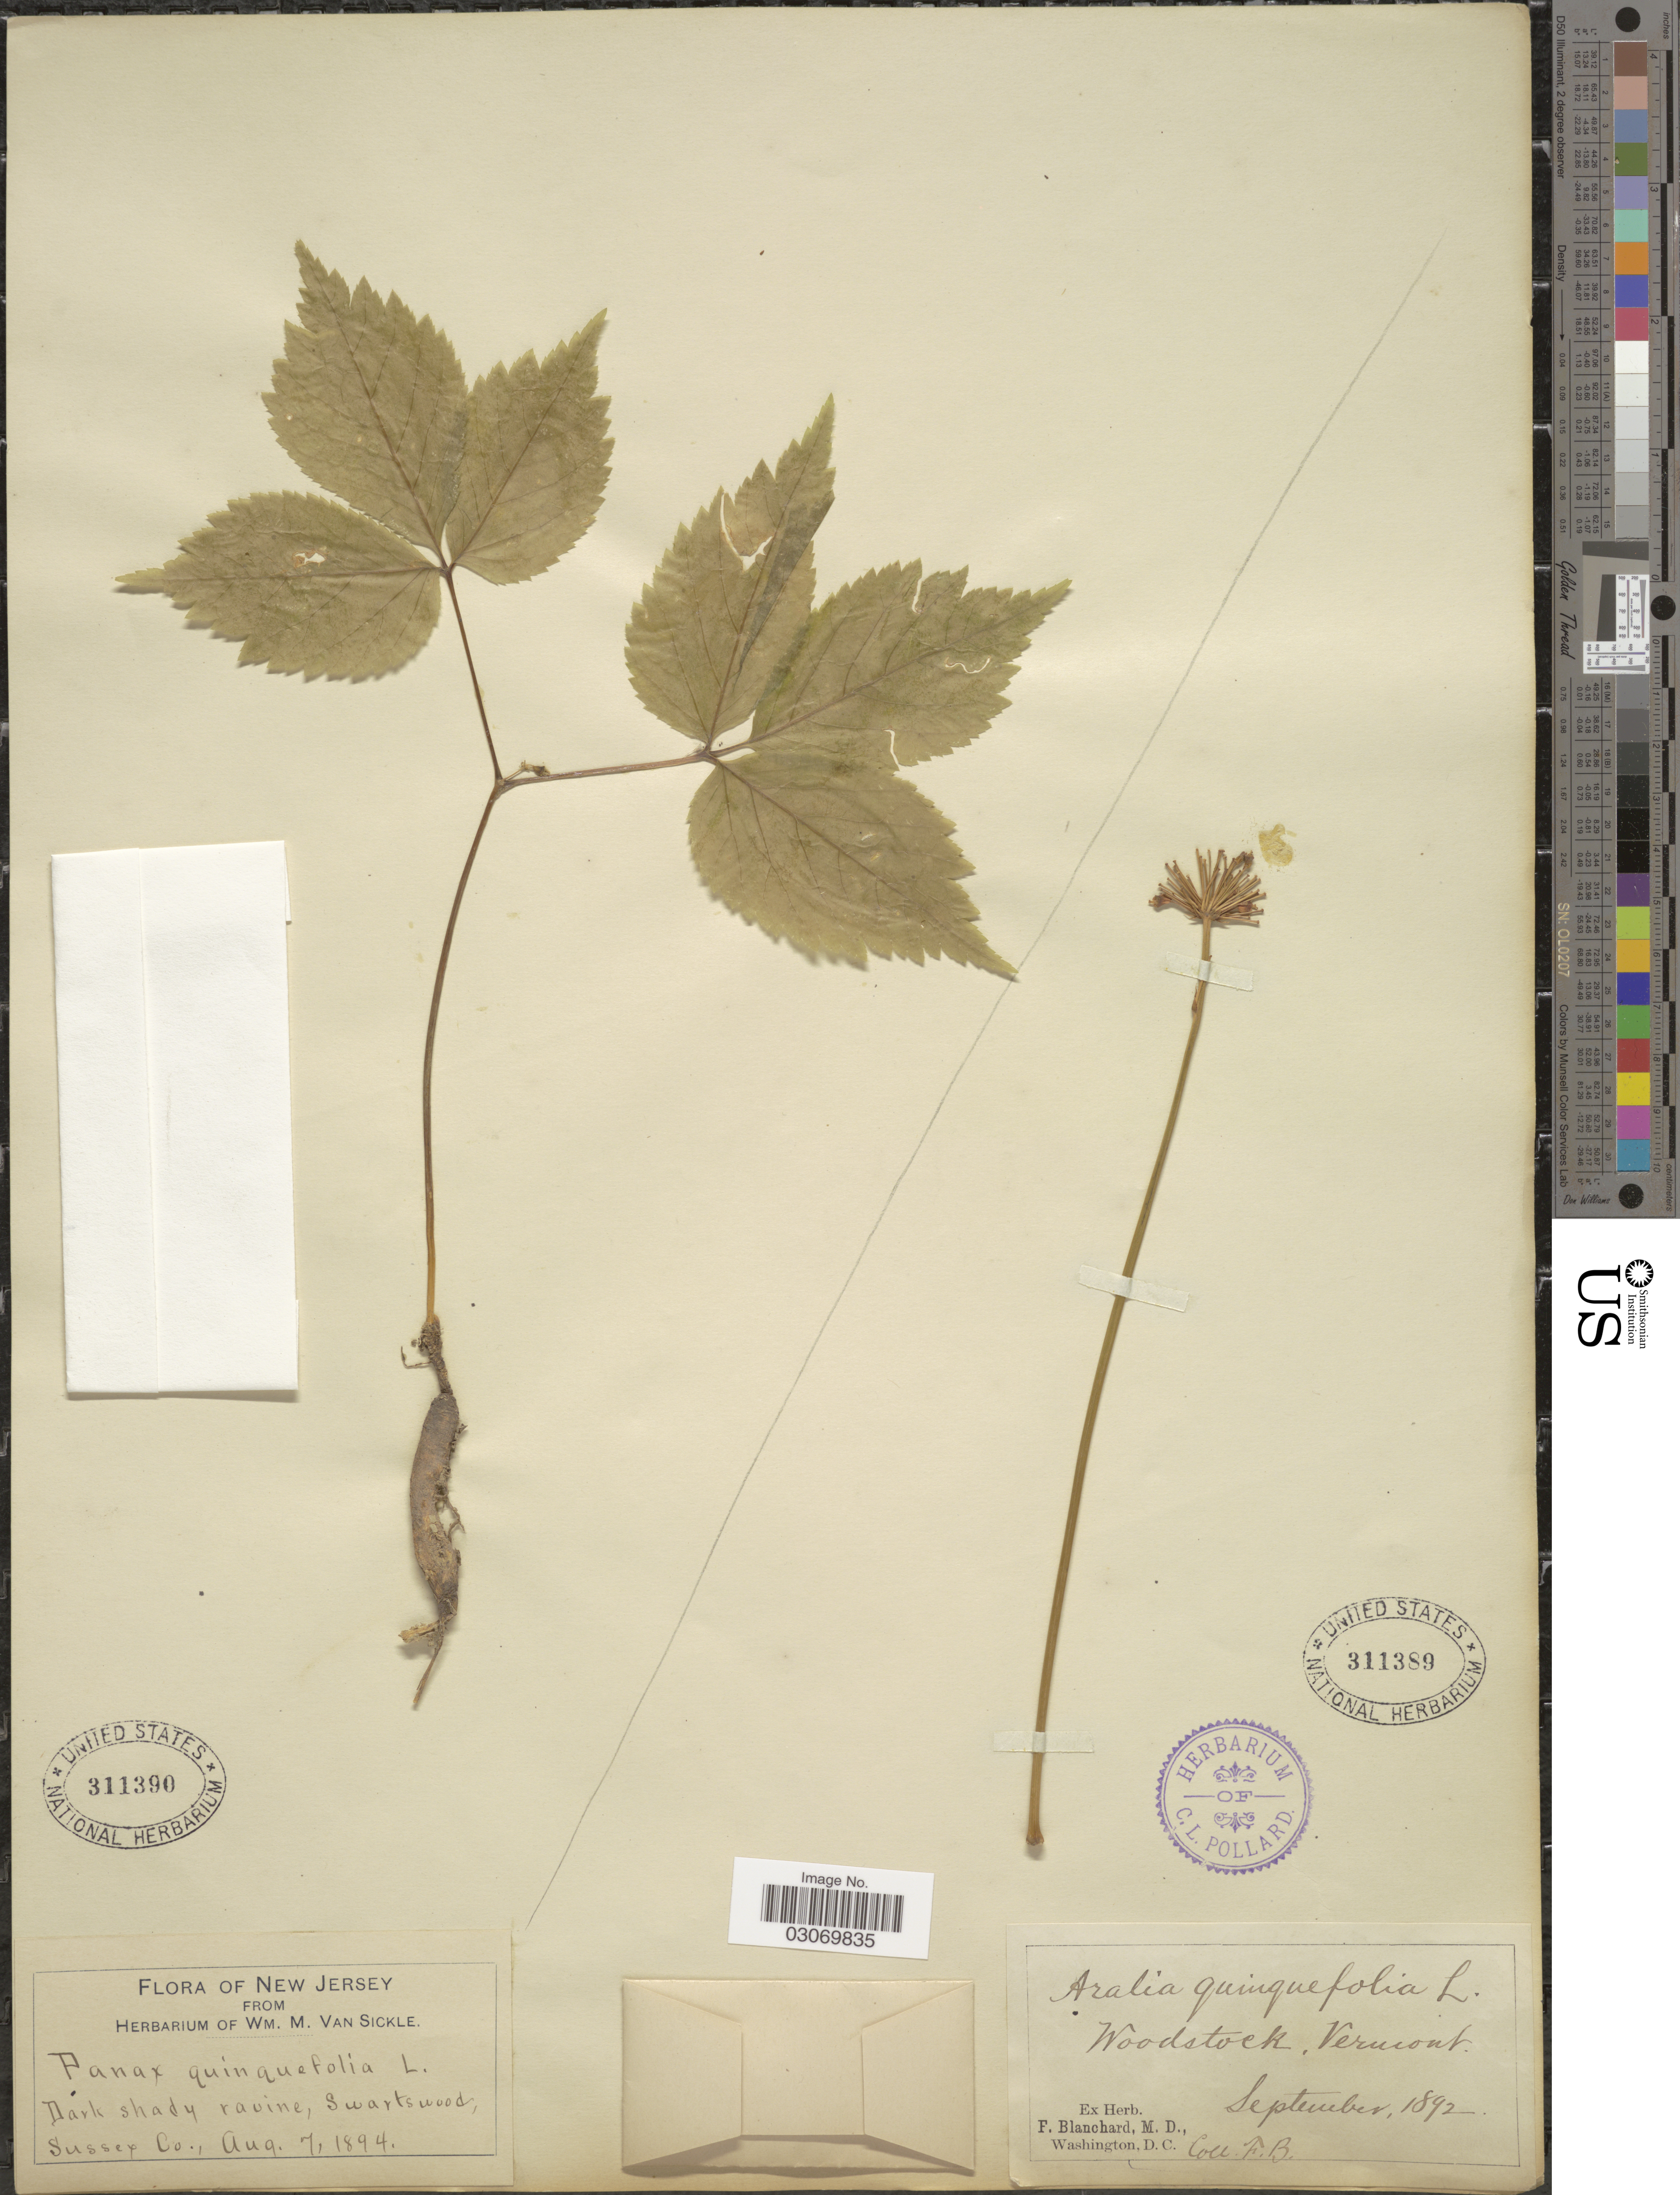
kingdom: Plantae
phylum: Tracheophyta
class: Magnoliopsida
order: Apiales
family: Araliaceae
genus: Panax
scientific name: Panax quinquefolius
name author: L.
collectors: F. Blanchard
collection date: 1892-09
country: United States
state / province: Vermont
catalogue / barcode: US 311389-2